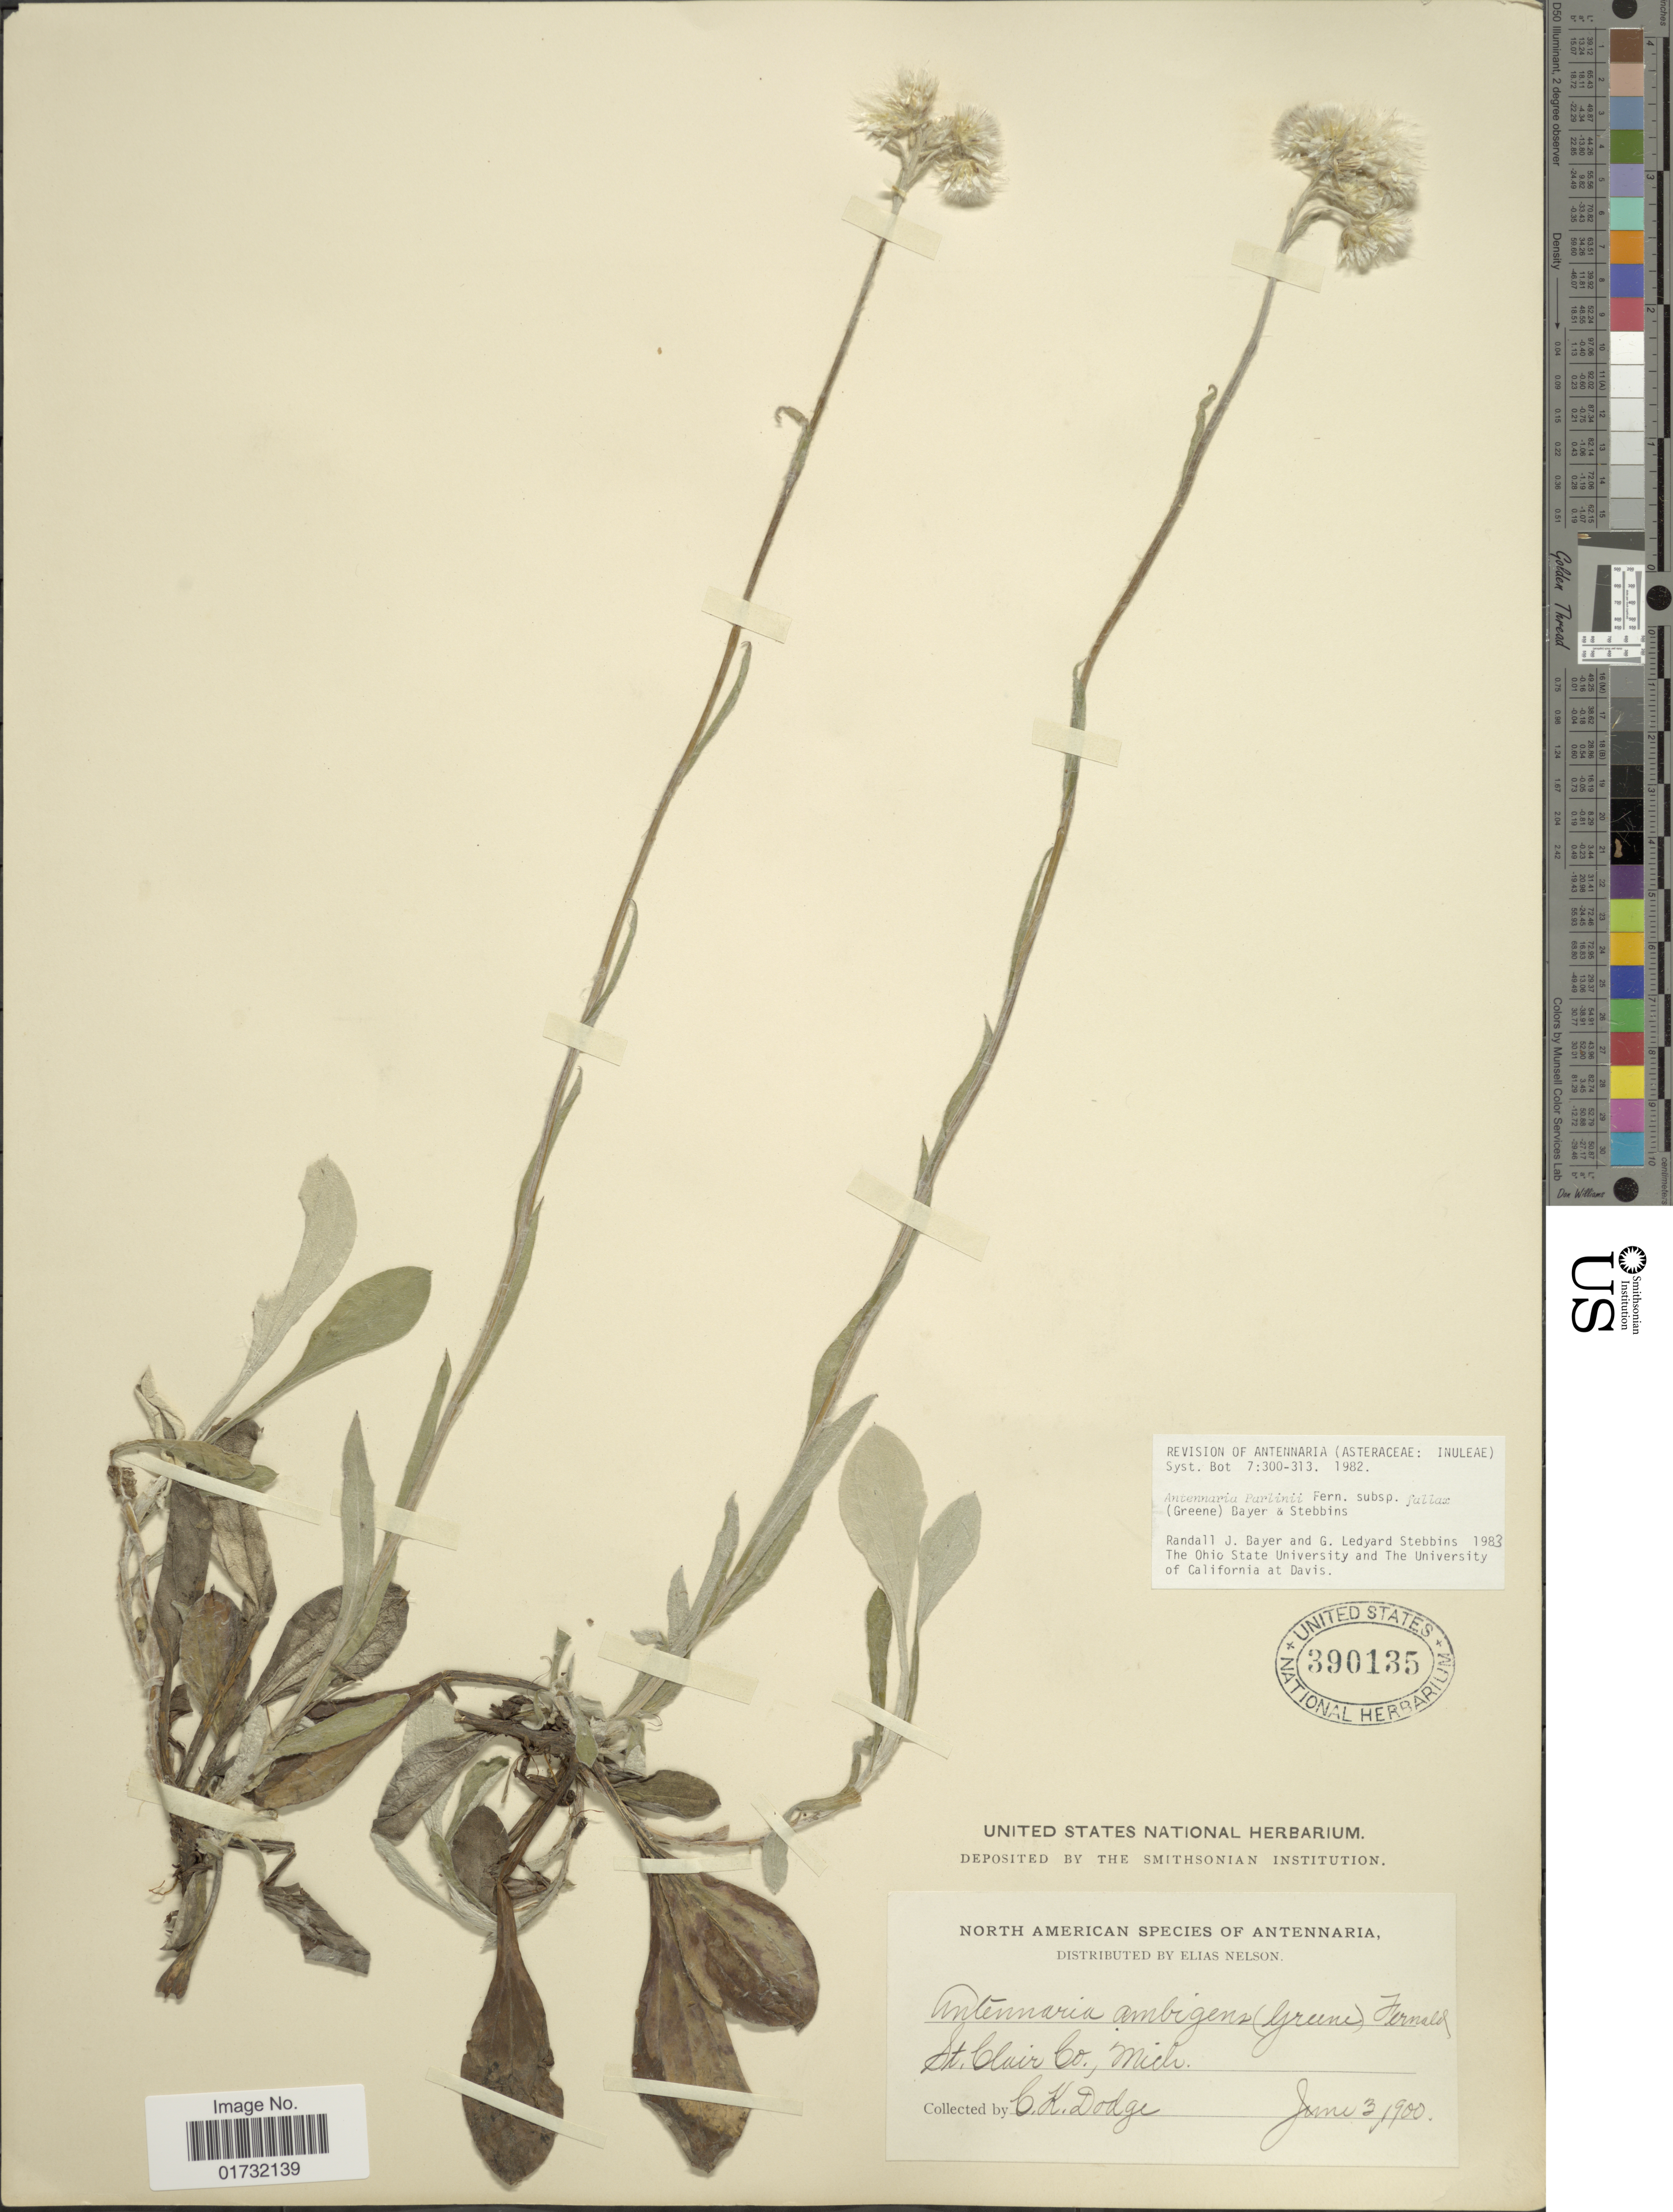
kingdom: Plantae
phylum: Tracheophyta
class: Magnoliopsida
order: Asterales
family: Asteraceae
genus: Antennaria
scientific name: Antennaria parlinii subsp. fallax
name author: (Greene) R.J. Bayer & Stebbins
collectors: C. Dodge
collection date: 1900-06-03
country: United States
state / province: Michigan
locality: St. Clair Co.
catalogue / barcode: US 390135